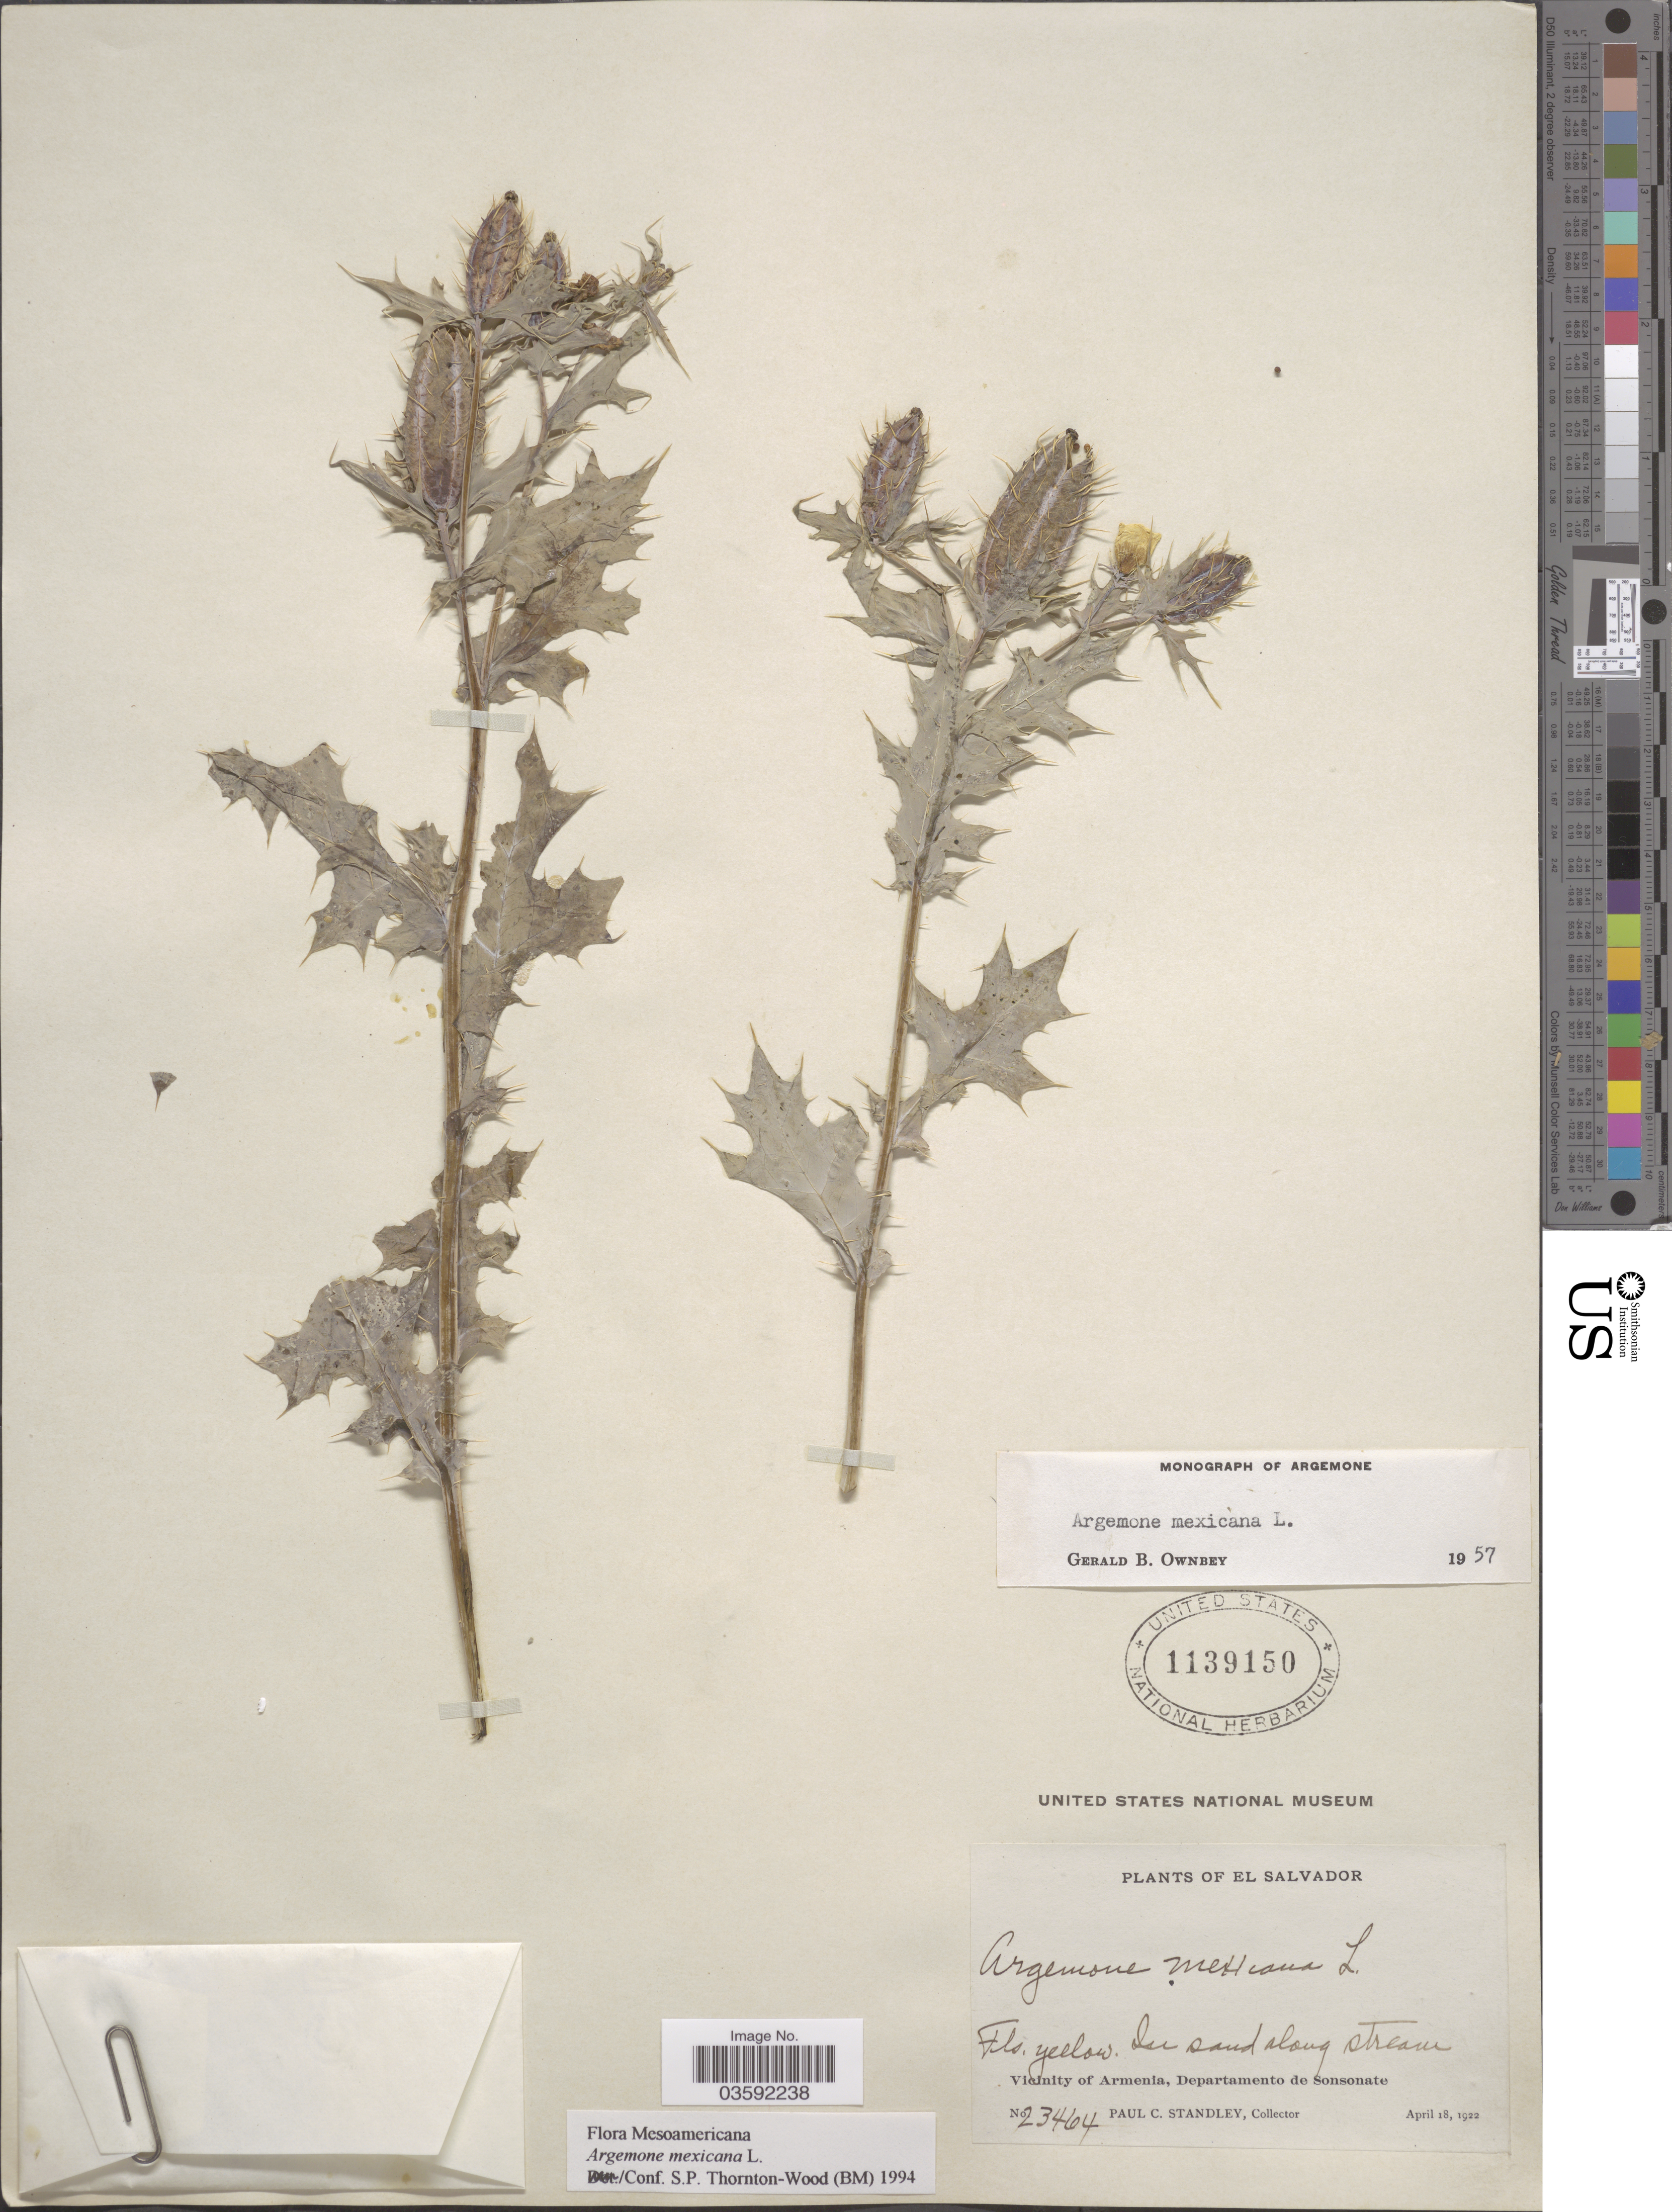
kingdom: Plantae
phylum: Tracheophyta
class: Magnoliopsida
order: Ranunculales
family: Papaveraceae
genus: Argemone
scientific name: Argemone mexicana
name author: L.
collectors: P. C. Standley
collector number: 23464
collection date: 1922-04-18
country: El Salvador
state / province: Sonsonate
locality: Vicinity of Armenia, Departamento de Sonsonate.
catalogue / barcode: US 1139150